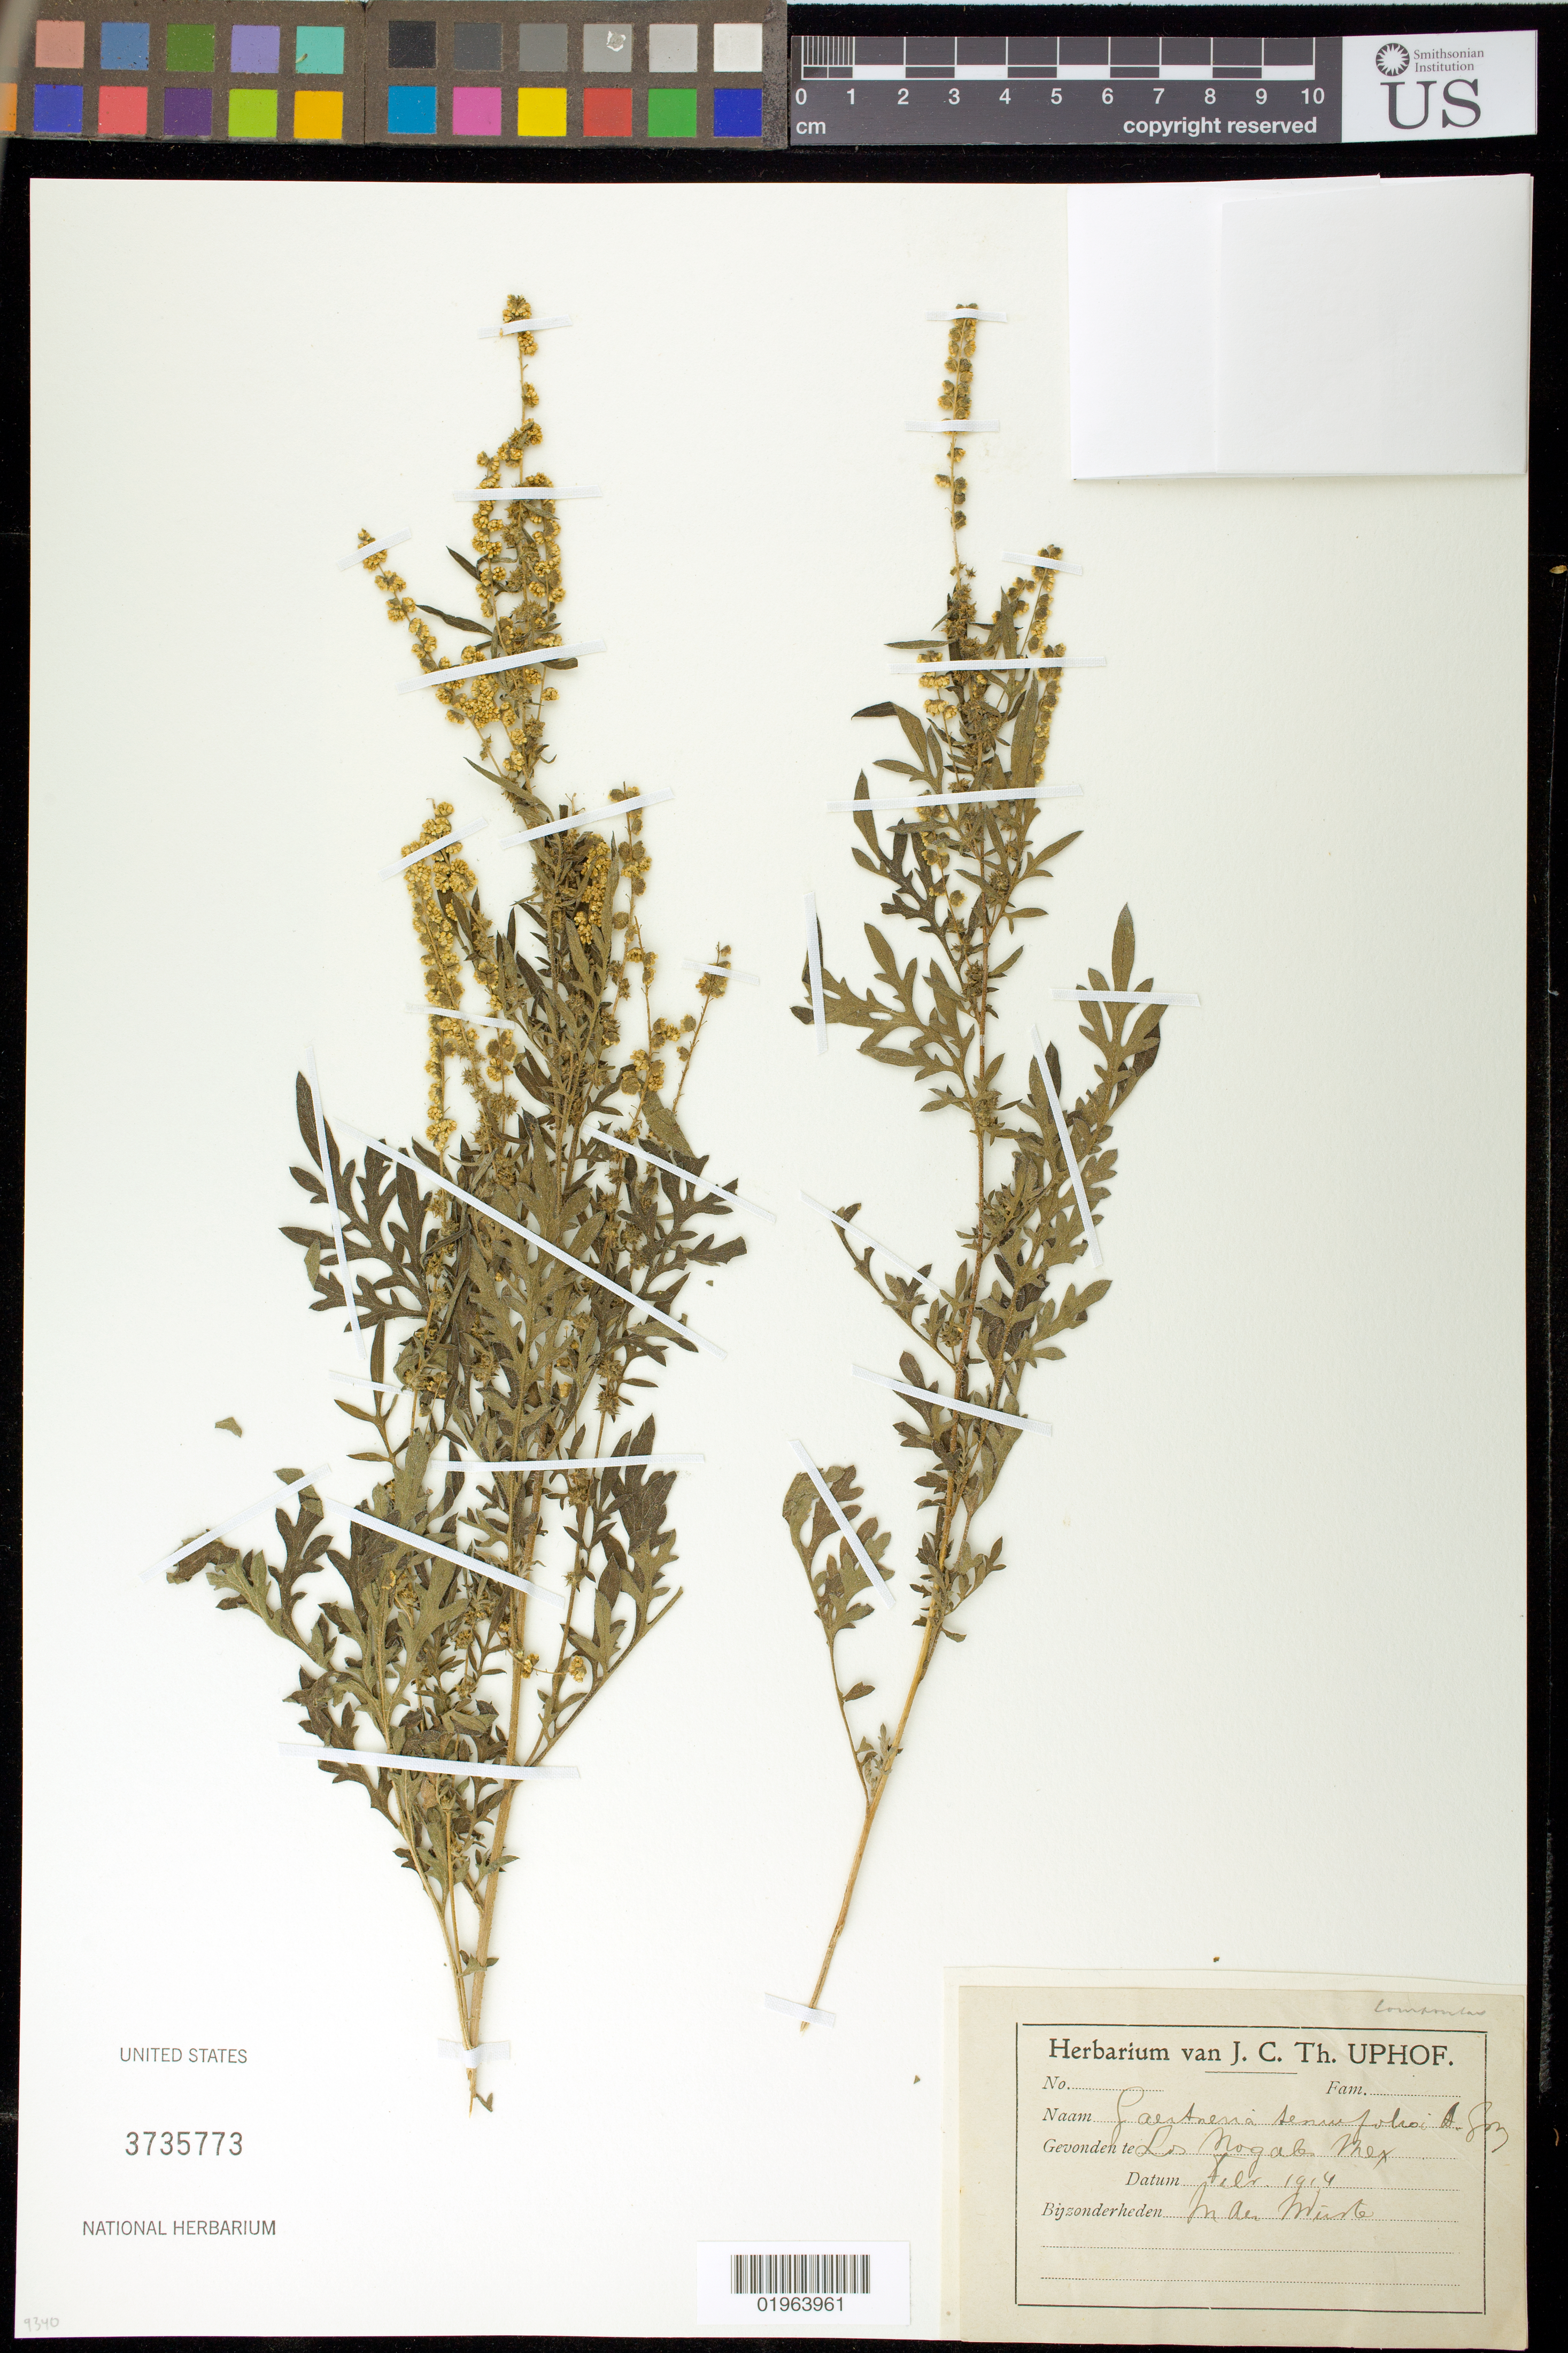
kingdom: Plantae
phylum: Tracheophyta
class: Magnoliopsida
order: Asterales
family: Asteraceae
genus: Gaertneria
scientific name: Gaertneria tenuifolia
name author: (Harv. & A. Gray) Kuntze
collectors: J. C. T. Uphof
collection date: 1914-02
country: Mexico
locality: Los Nogales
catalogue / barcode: US 3735773